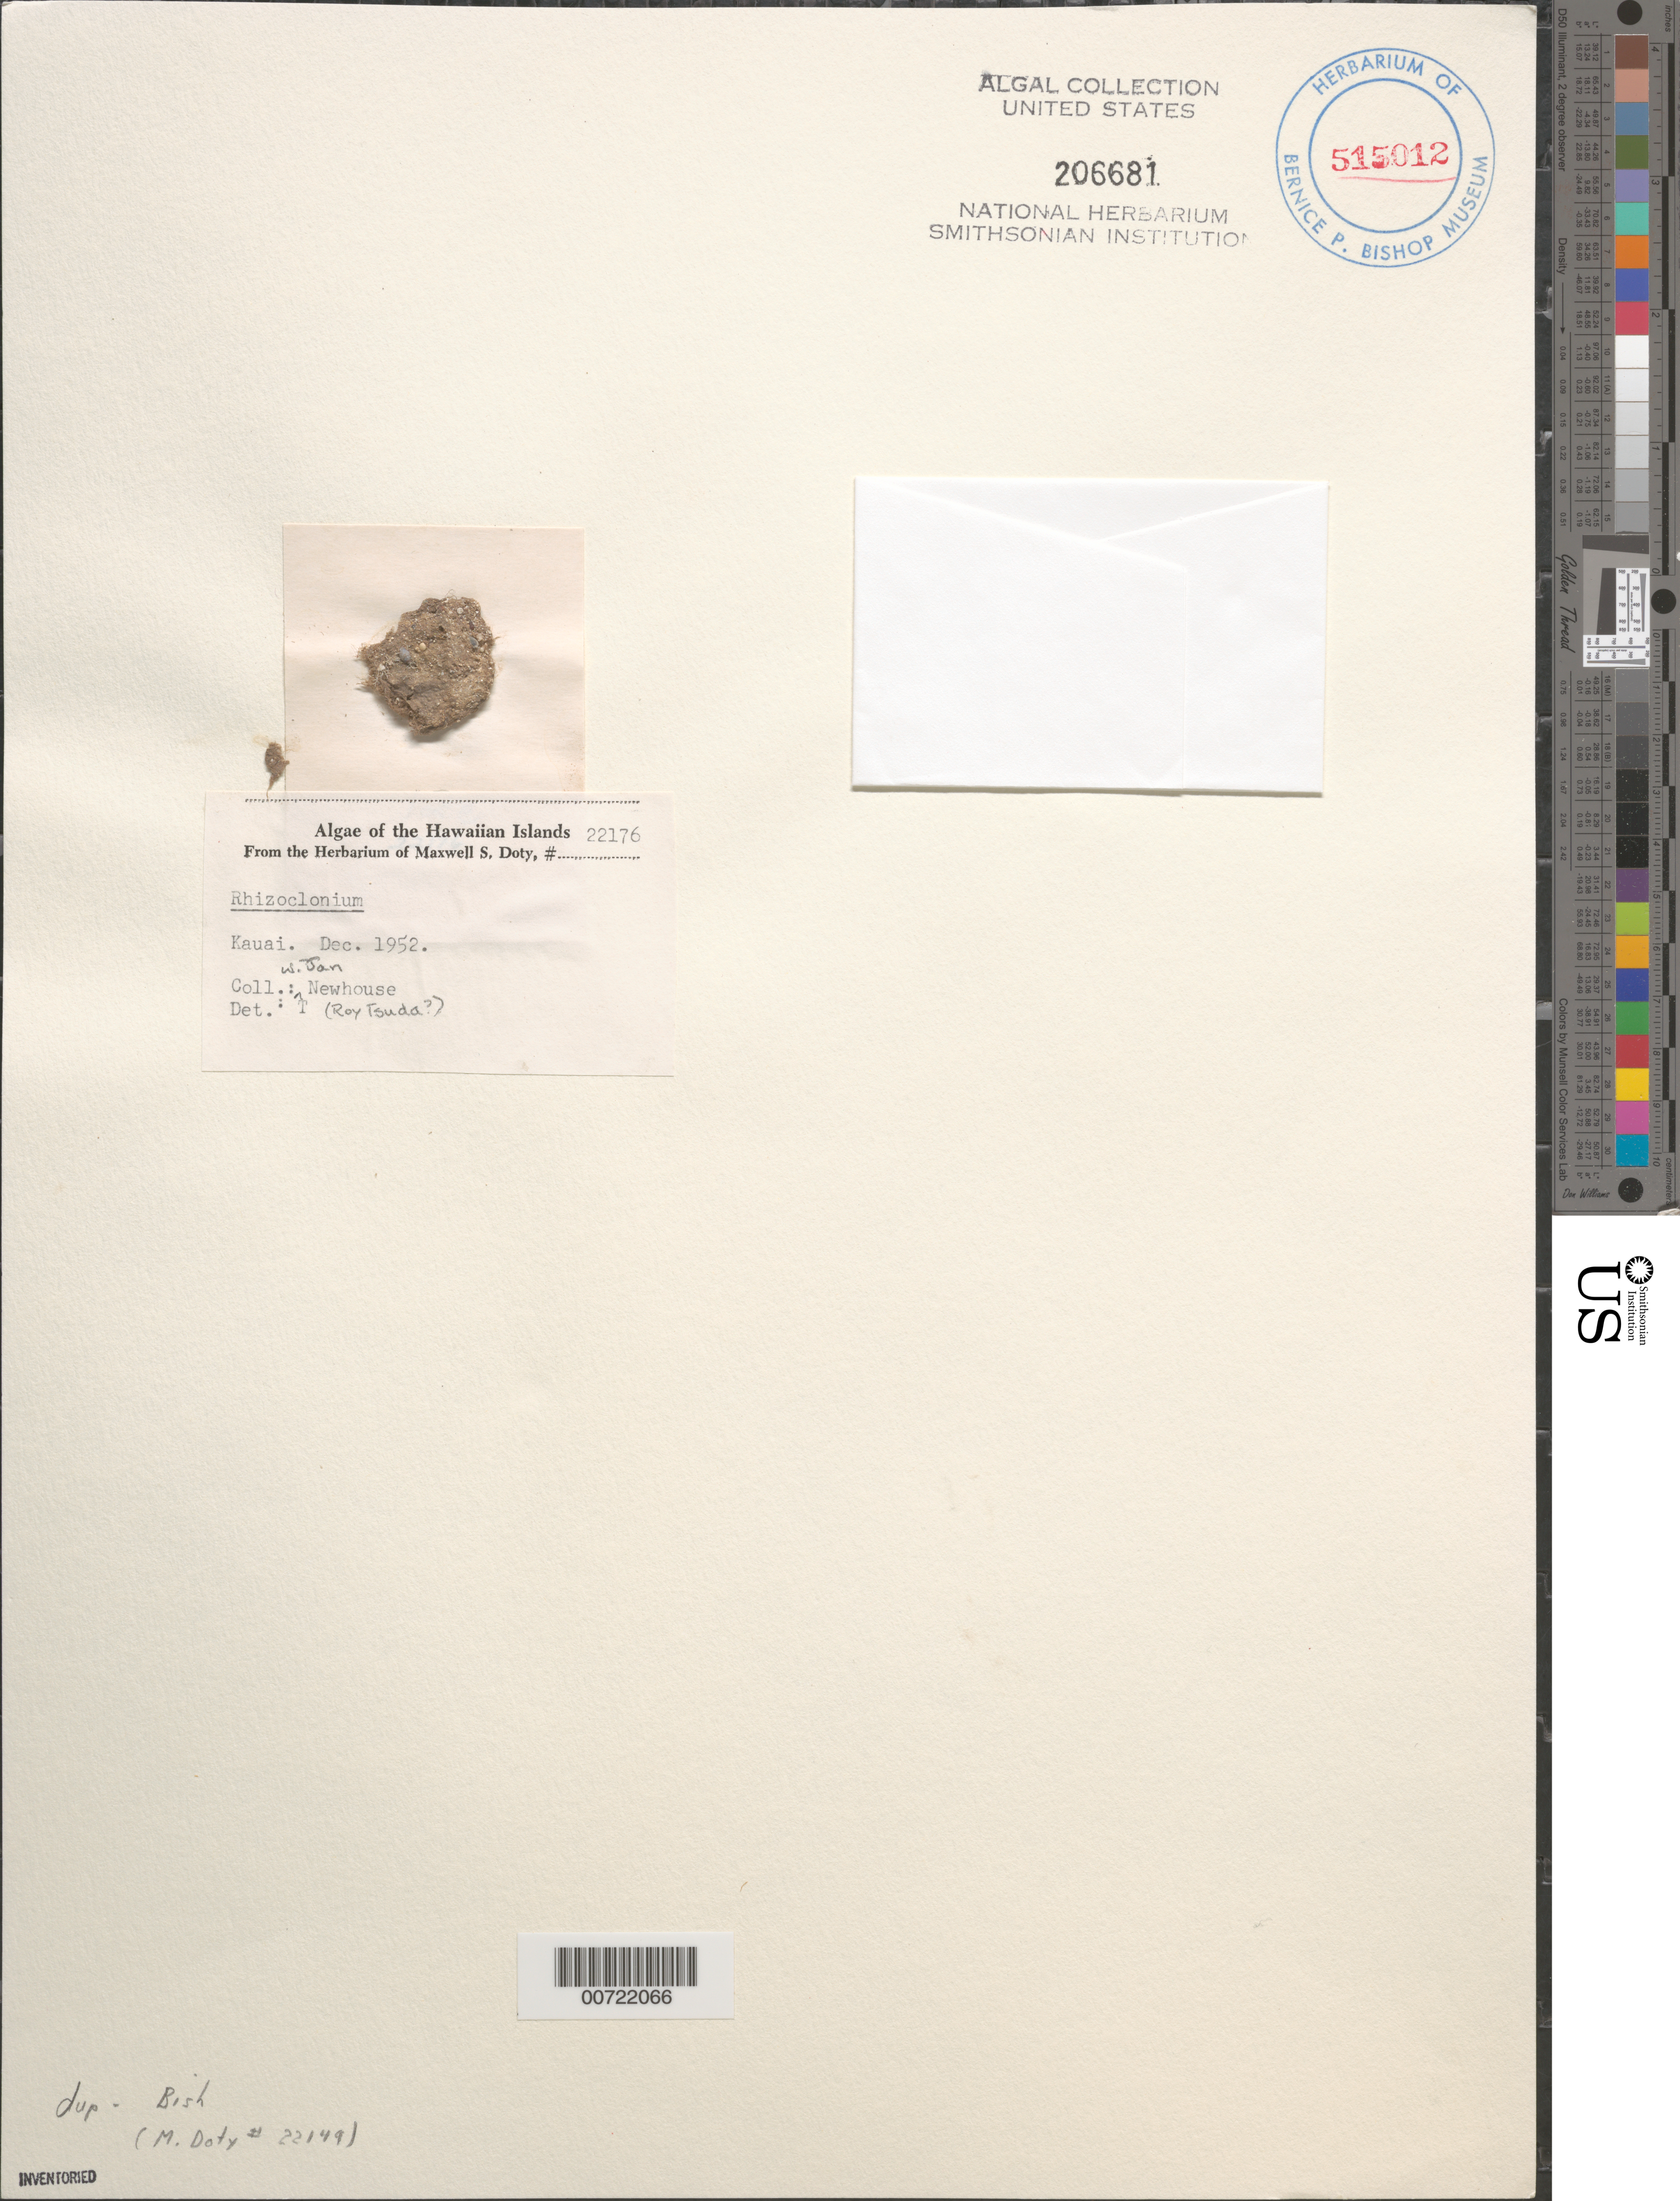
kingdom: Plantae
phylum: Chlorophyta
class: Ulvophyceae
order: Cladophorales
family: Cladophoraceae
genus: Rhizoclonium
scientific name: Rhizoclonium sp.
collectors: W. J. Newhouse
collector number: MSD 22176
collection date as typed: Dec 1952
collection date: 1952-12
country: United States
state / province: Hawaii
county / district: Kauai County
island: Kaua'i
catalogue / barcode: US 206681